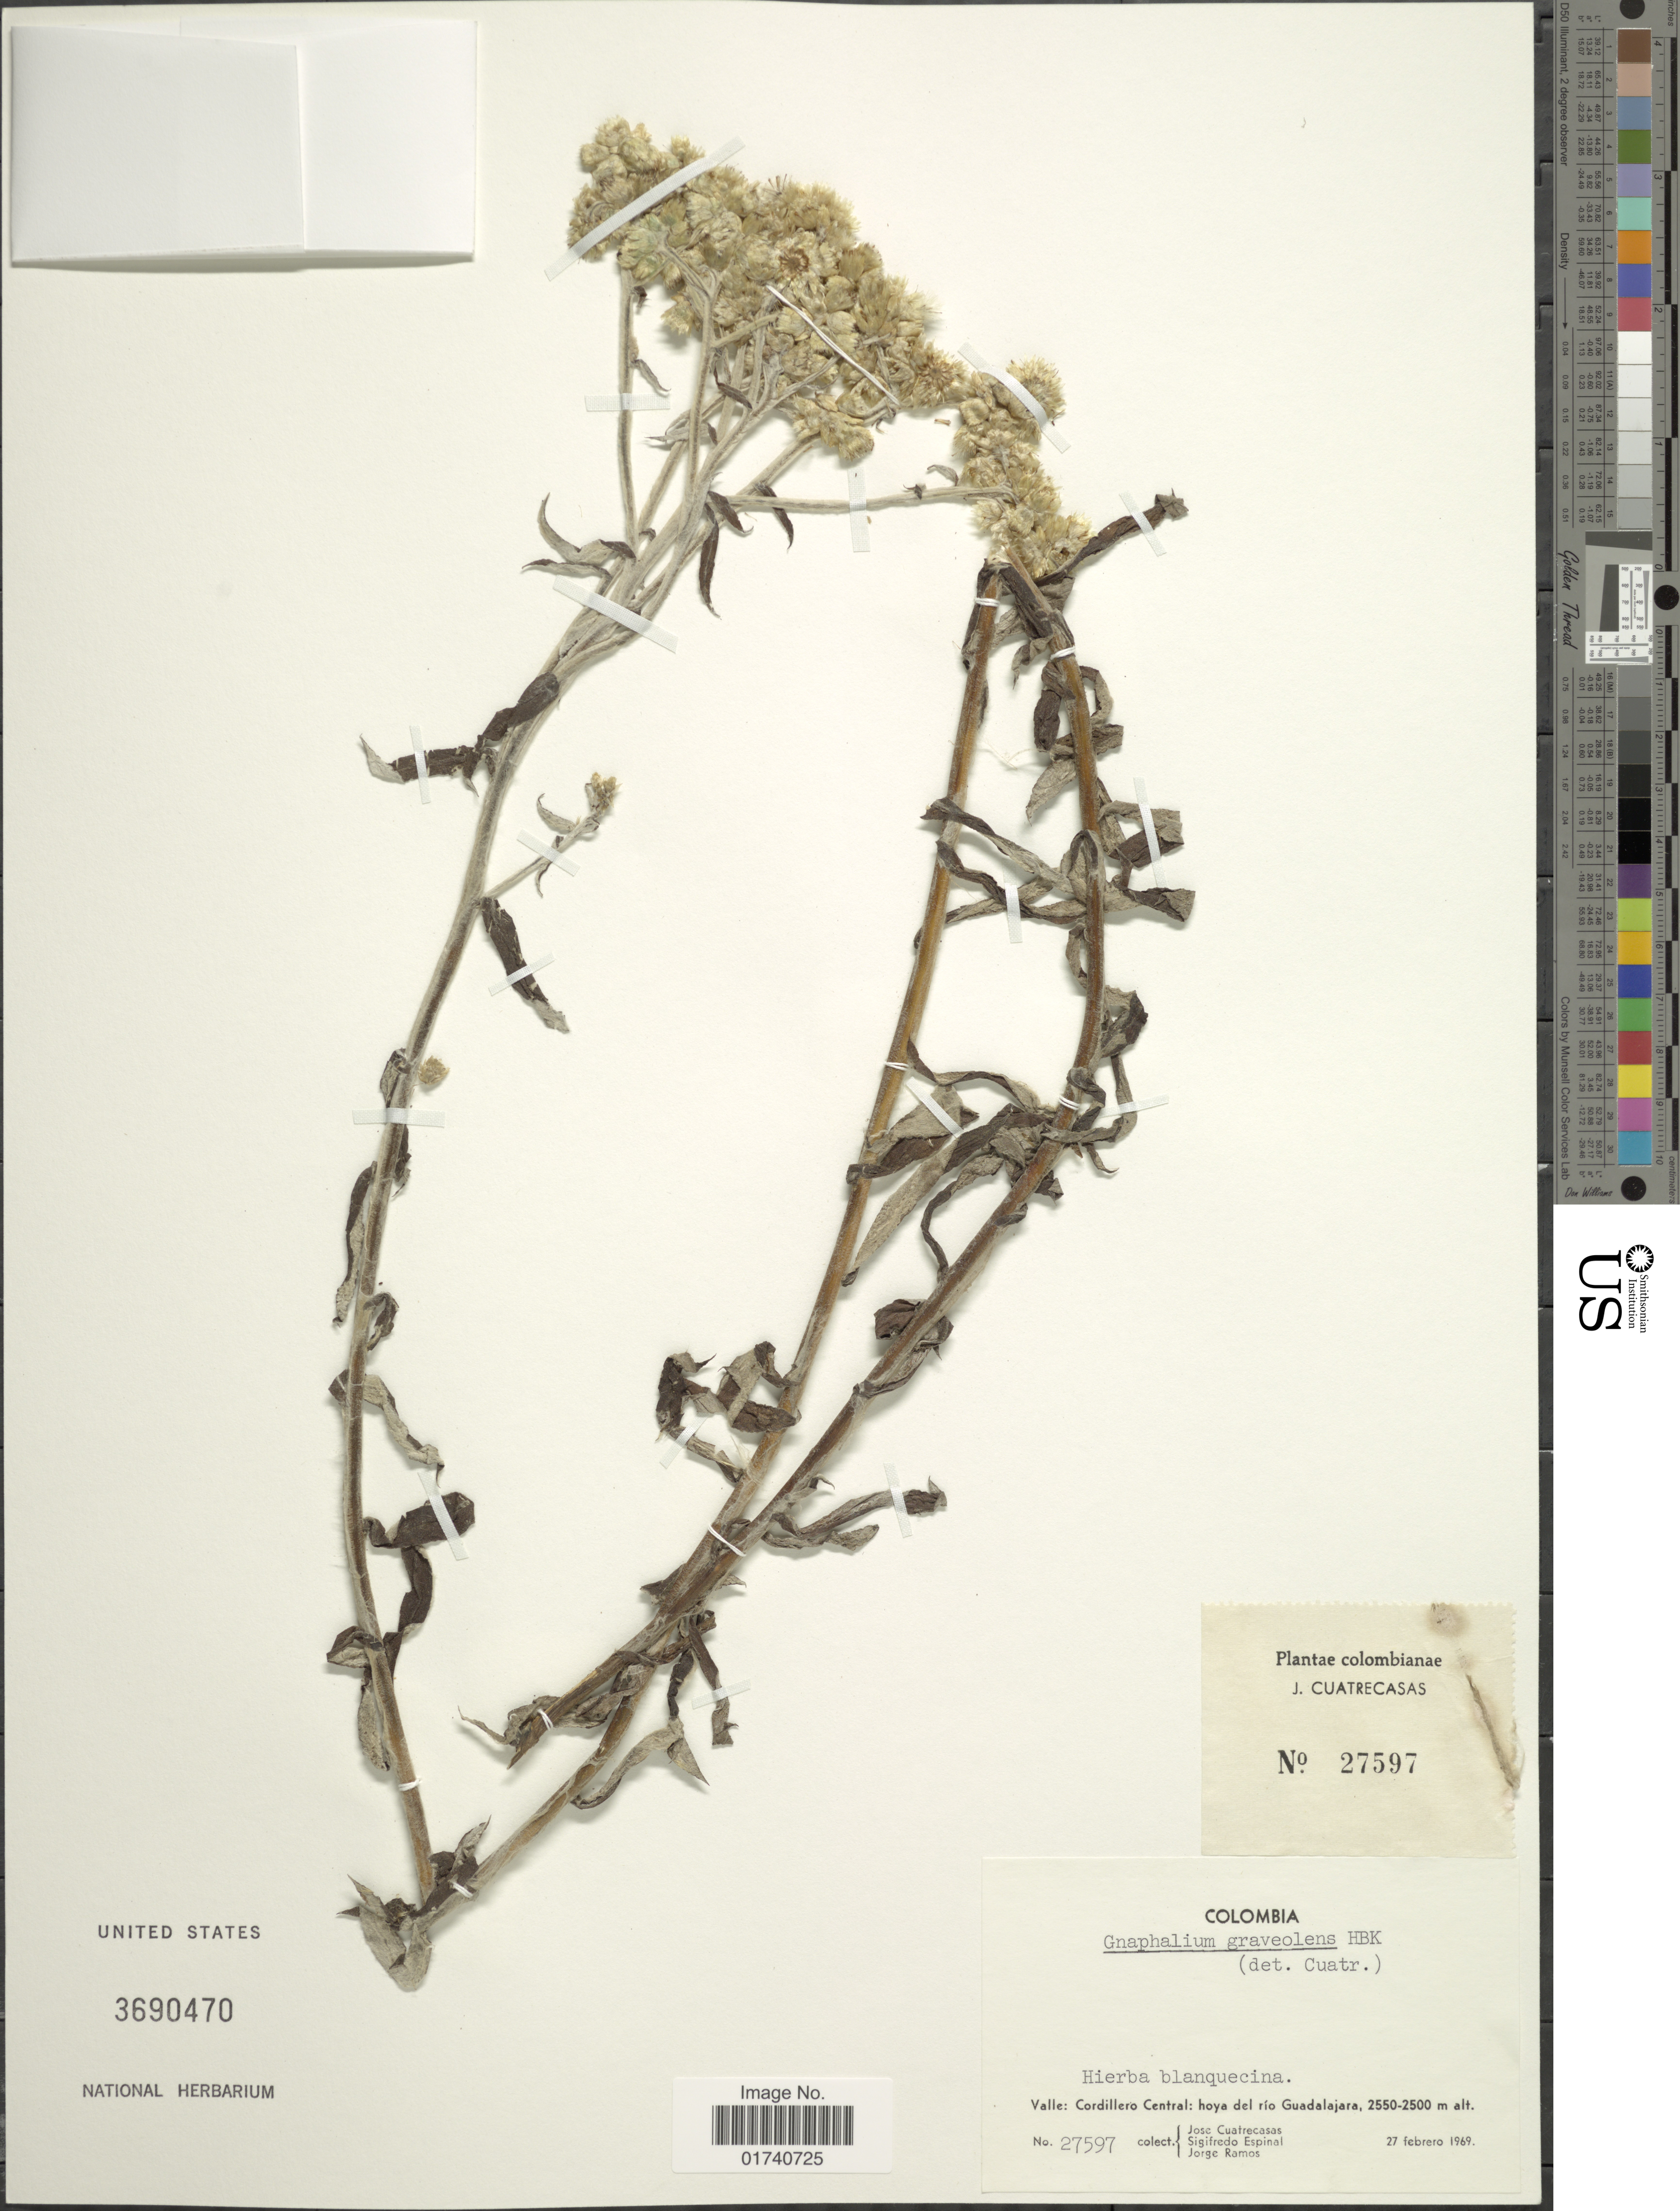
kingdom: Plantae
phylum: Tracheophyta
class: Magnoliopsida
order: Asterales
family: Asteraceae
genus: Pseudognaphalium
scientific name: Pseudognaphalium graveolens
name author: Anderb.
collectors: J. Cuatrecasas, S. T. Espinal & J. Ramos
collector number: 27597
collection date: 1969-02-27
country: Colombia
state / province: Valle del Cauca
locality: Valle: Cordillera Central: hoya del rio Guadalajara.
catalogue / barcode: US 3690470